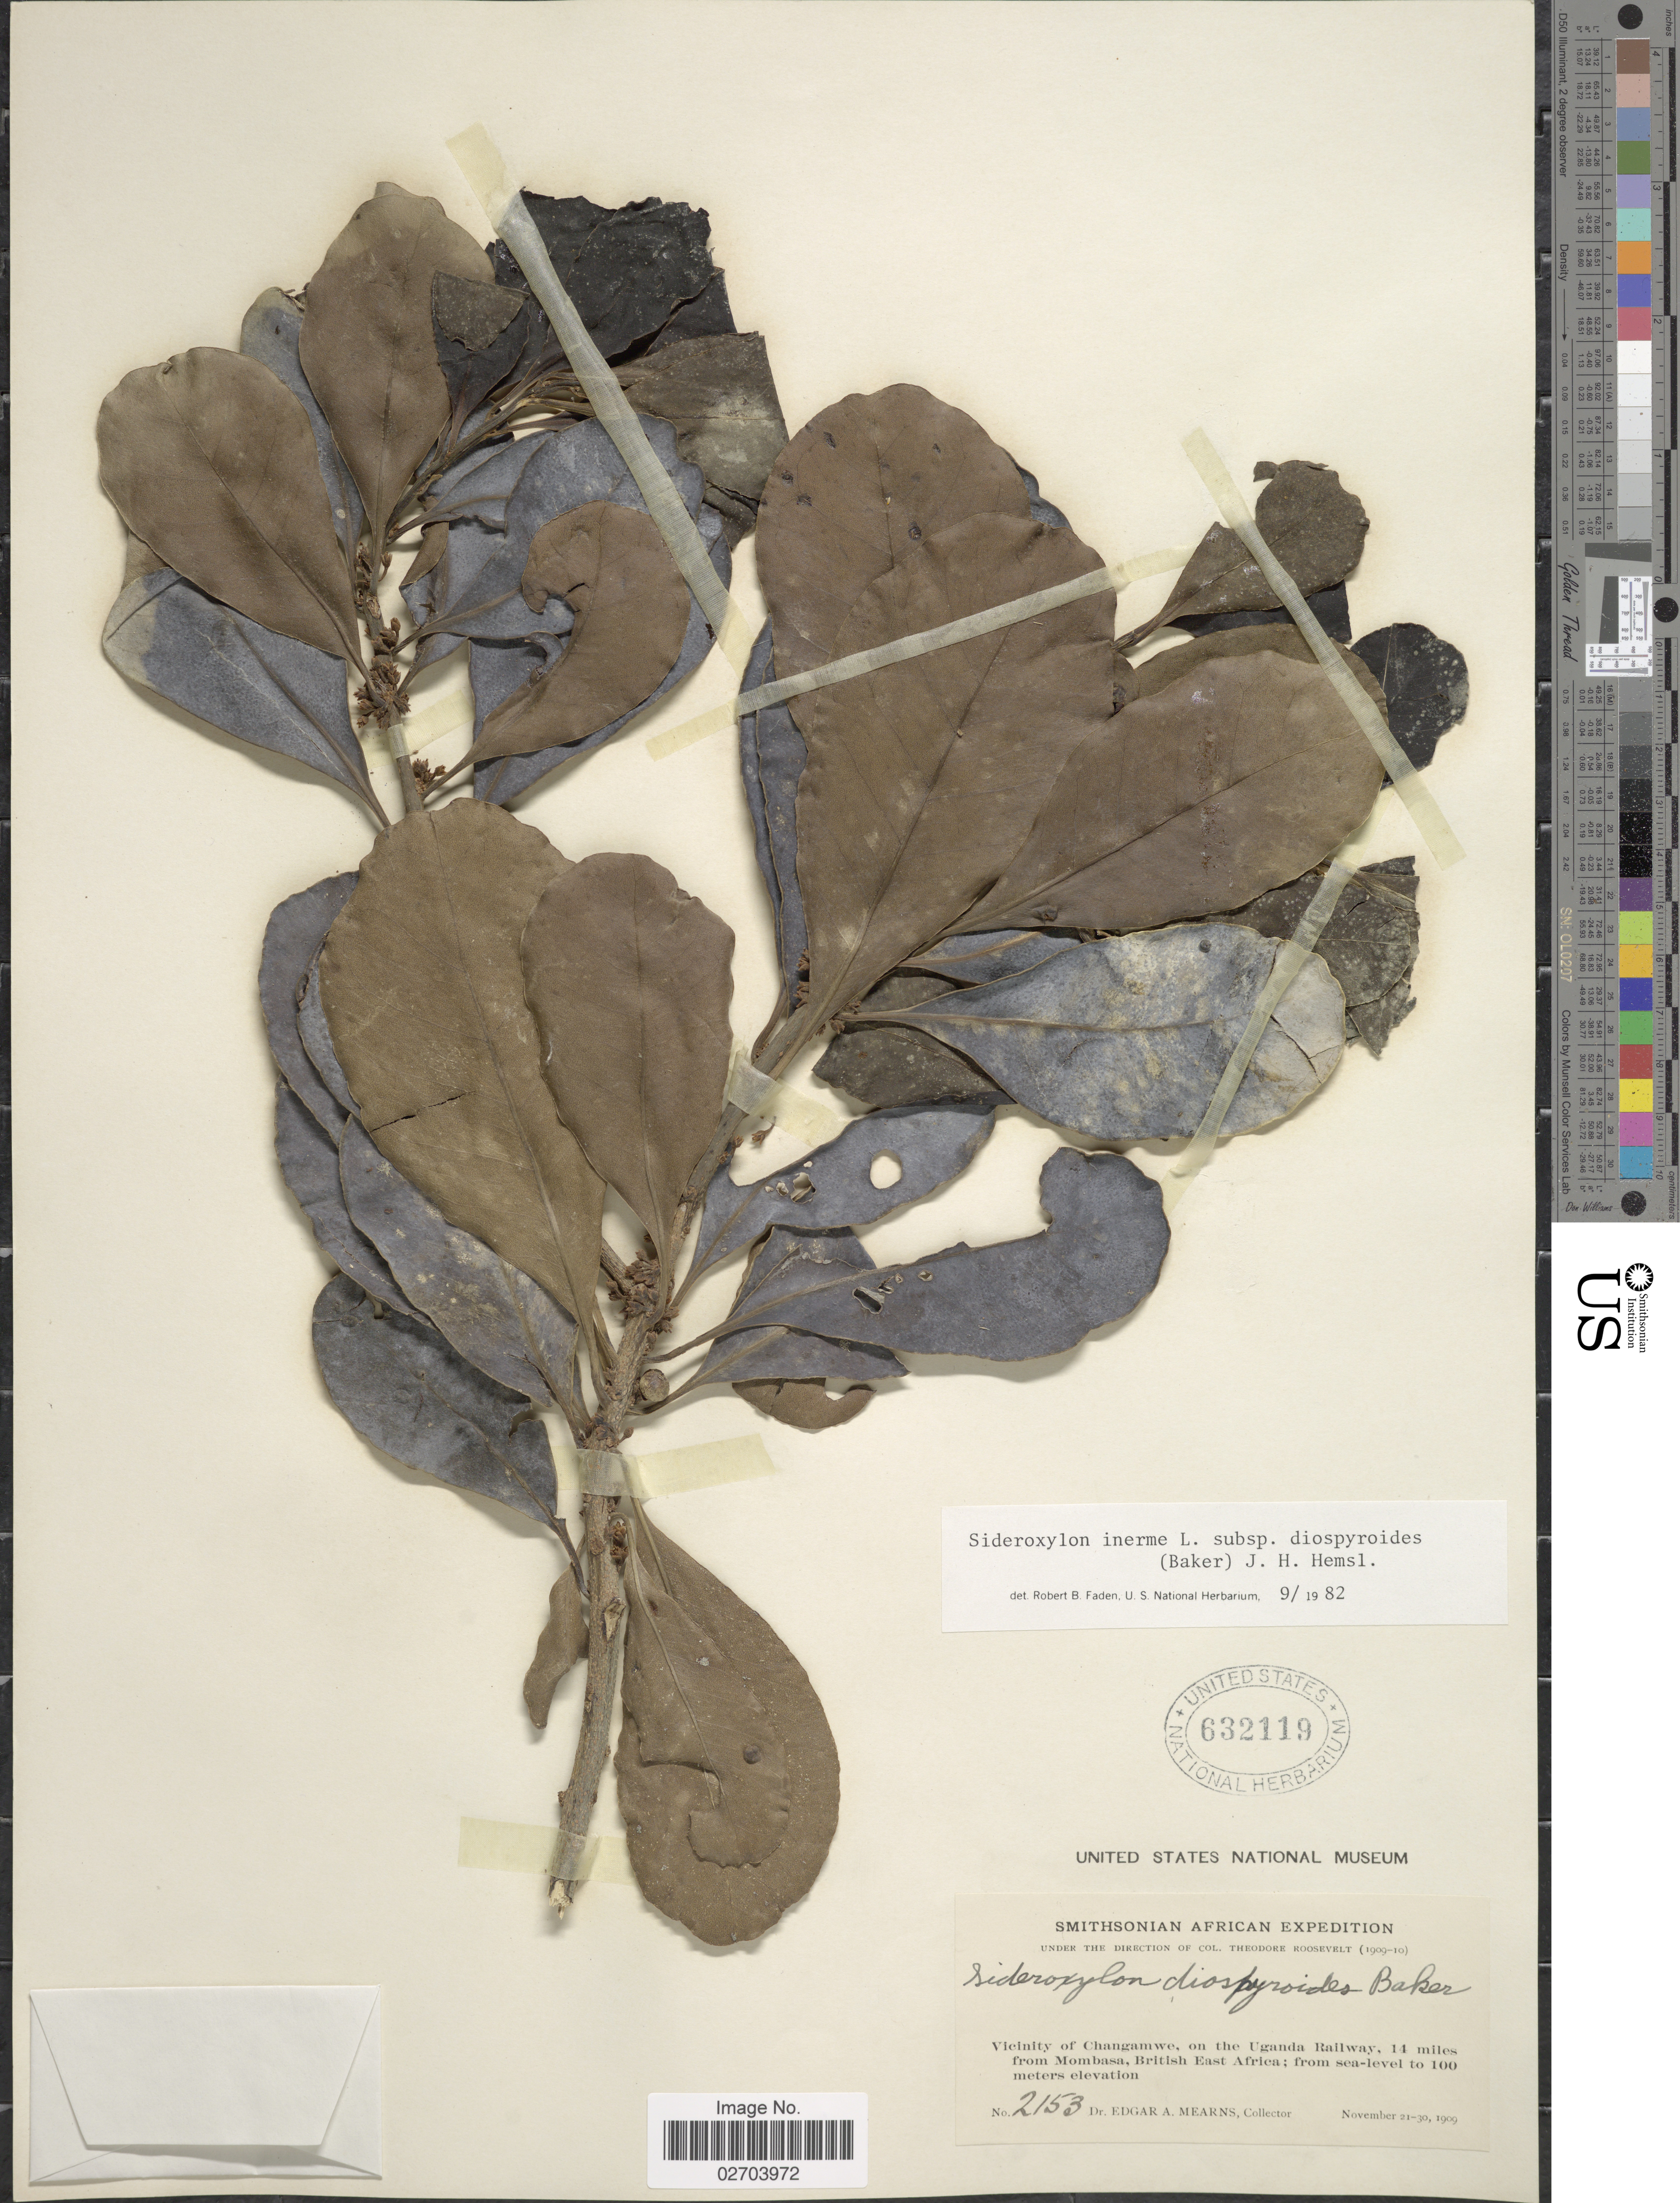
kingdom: Plantae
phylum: Tracheophyta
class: Magnoliopsida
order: Ericales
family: Sapotaceae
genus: Sideroxylon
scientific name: Sideroxylon inerme subsp. diospyroides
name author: J.H. Hemsl.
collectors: E. A. Mearns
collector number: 2153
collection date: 1909-11-21/1909-11-30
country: Kenya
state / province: Mombasa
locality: Vicinity of Changamwe, on the Uganda Railway, 14 miles from Mombasa, British East Africa.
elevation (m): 100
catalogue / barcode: US 632119